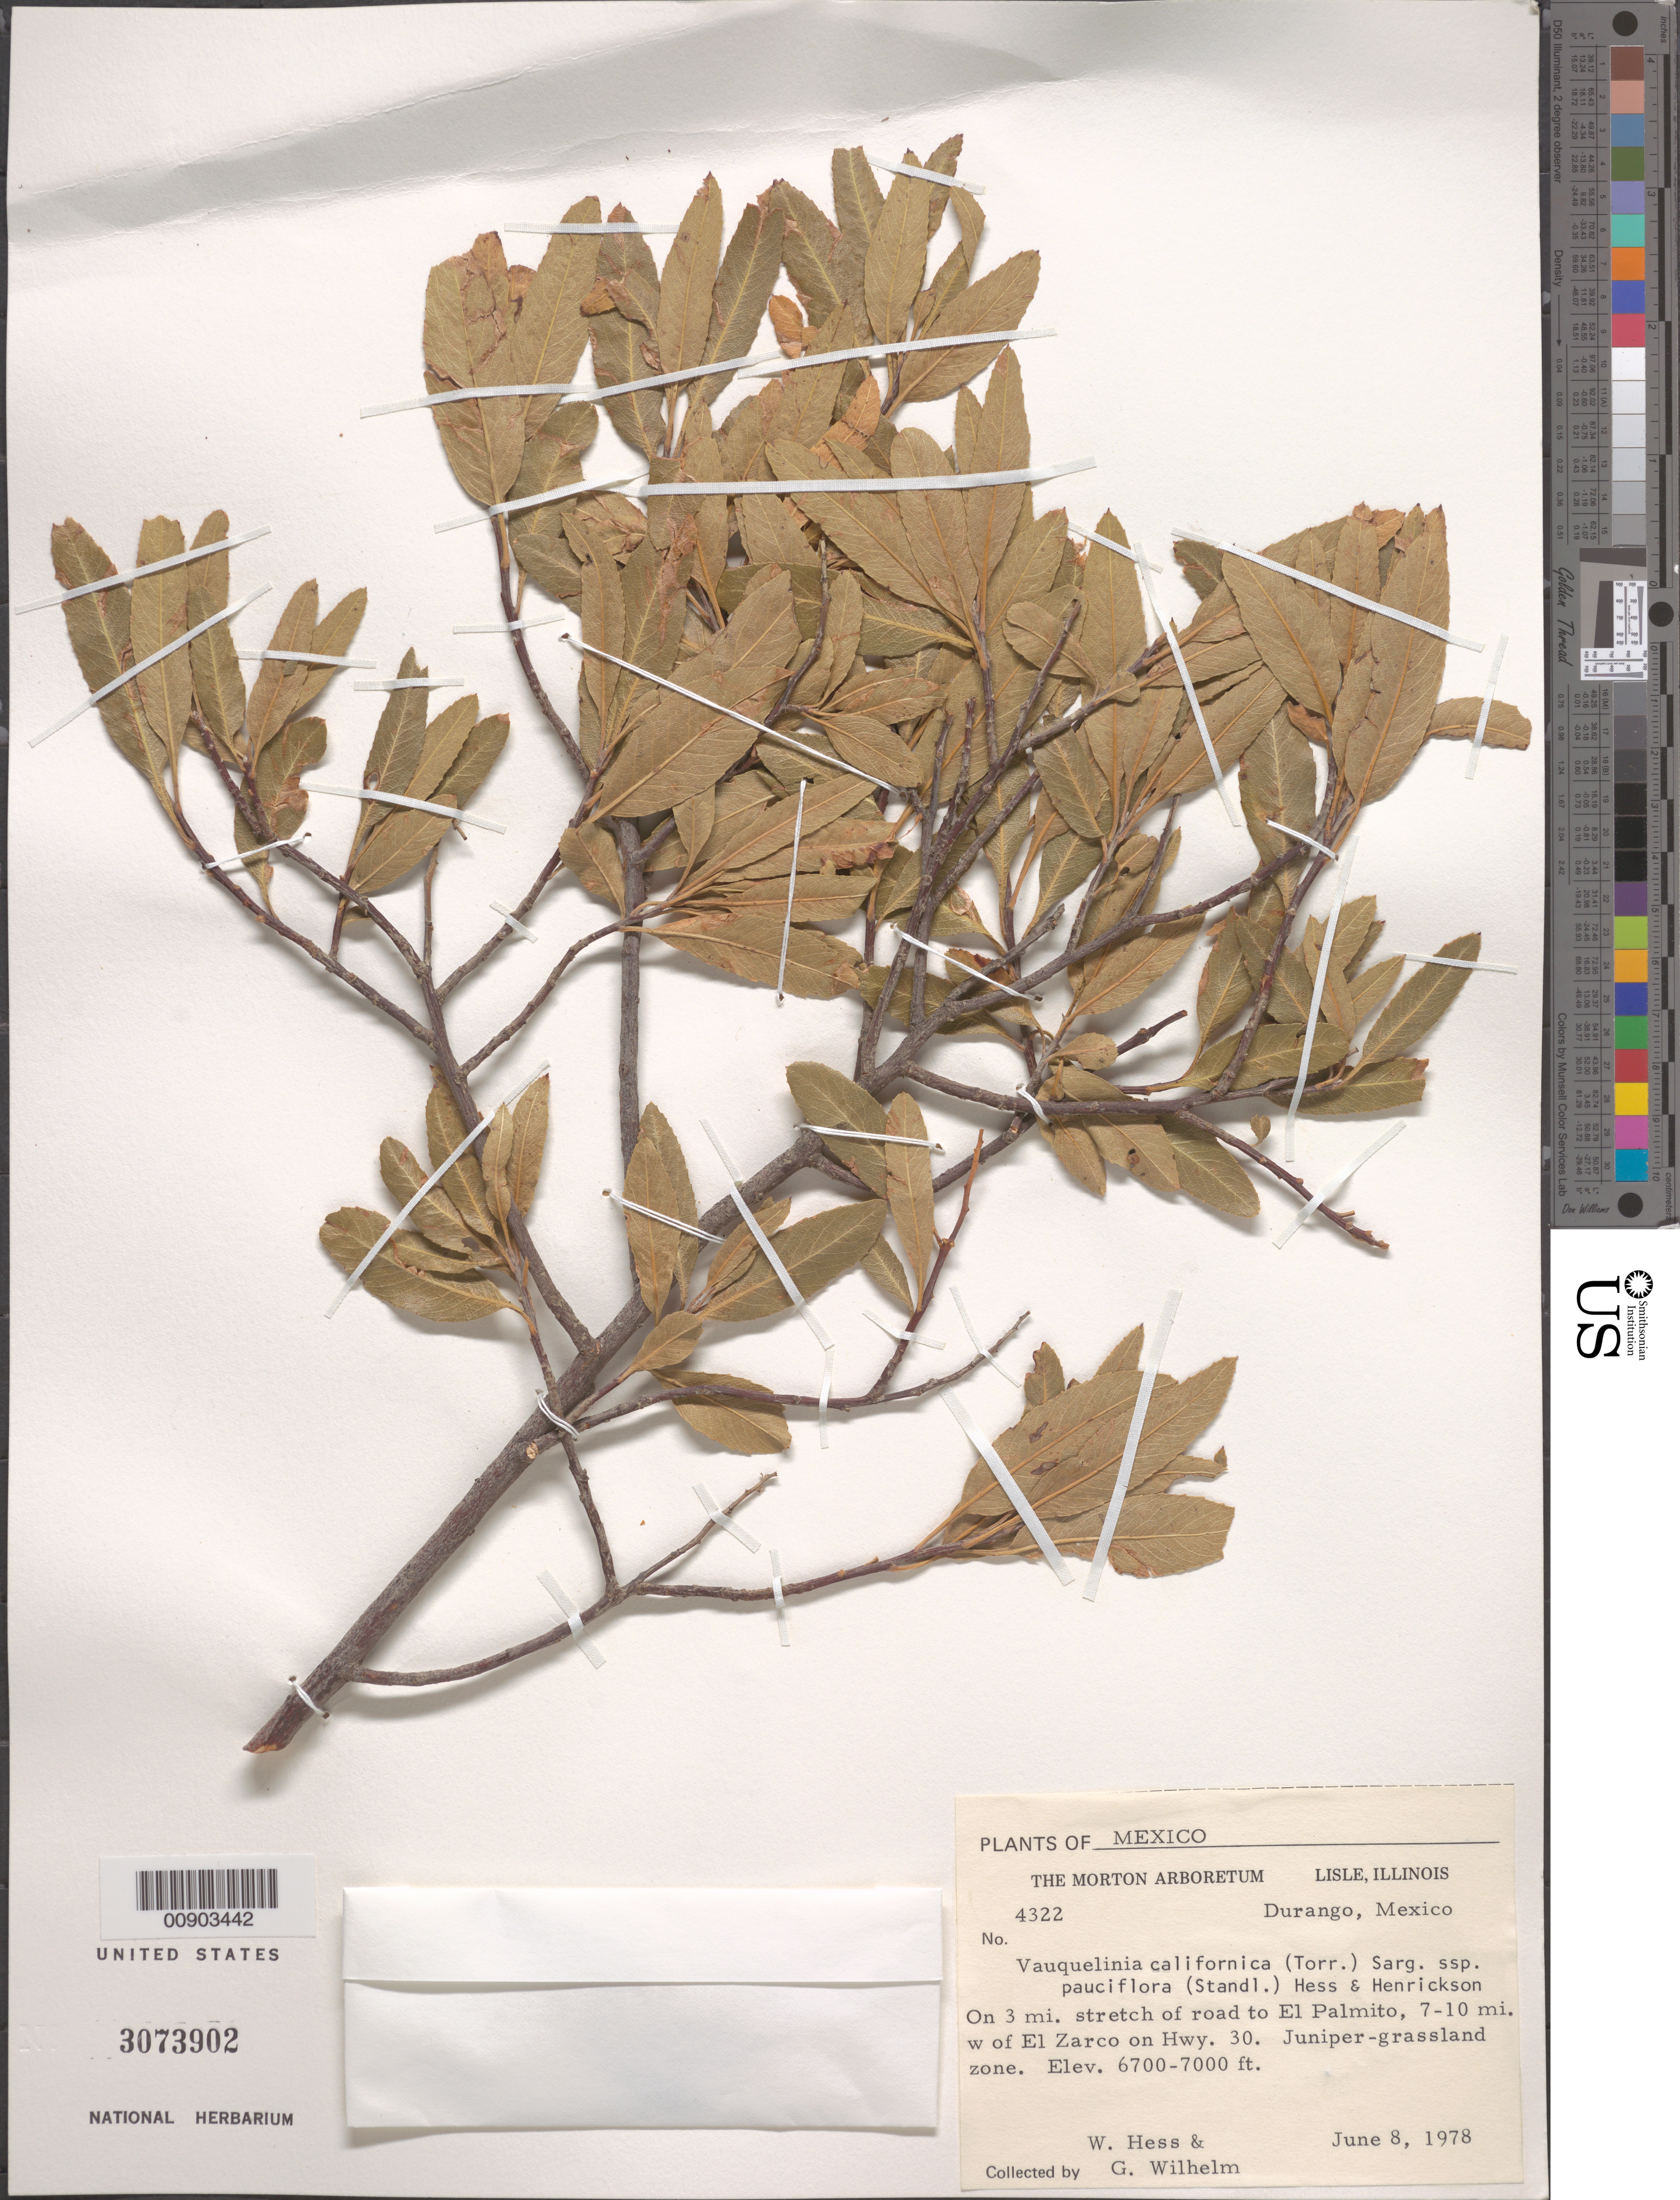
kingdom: Plantae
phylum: Tracheophyta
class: Magnoliopsida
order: Rosales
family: Rosaceae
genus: Vauquelinia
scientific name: Vauquelinia californica var. pauciflora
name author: (Torr.) Sarg.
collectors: W. Hess & G. Wilhelm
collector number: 4322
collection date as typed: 08 Jun 1978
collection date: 1978-06-08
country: Mexico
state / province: Durango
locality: On 3 mi. stretch of road to El Palmito, 7-10 mi. W of El Zarco on Hwy. 30.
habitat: Juniper-grassland zone.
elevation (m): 2042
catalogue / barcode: US 3073902